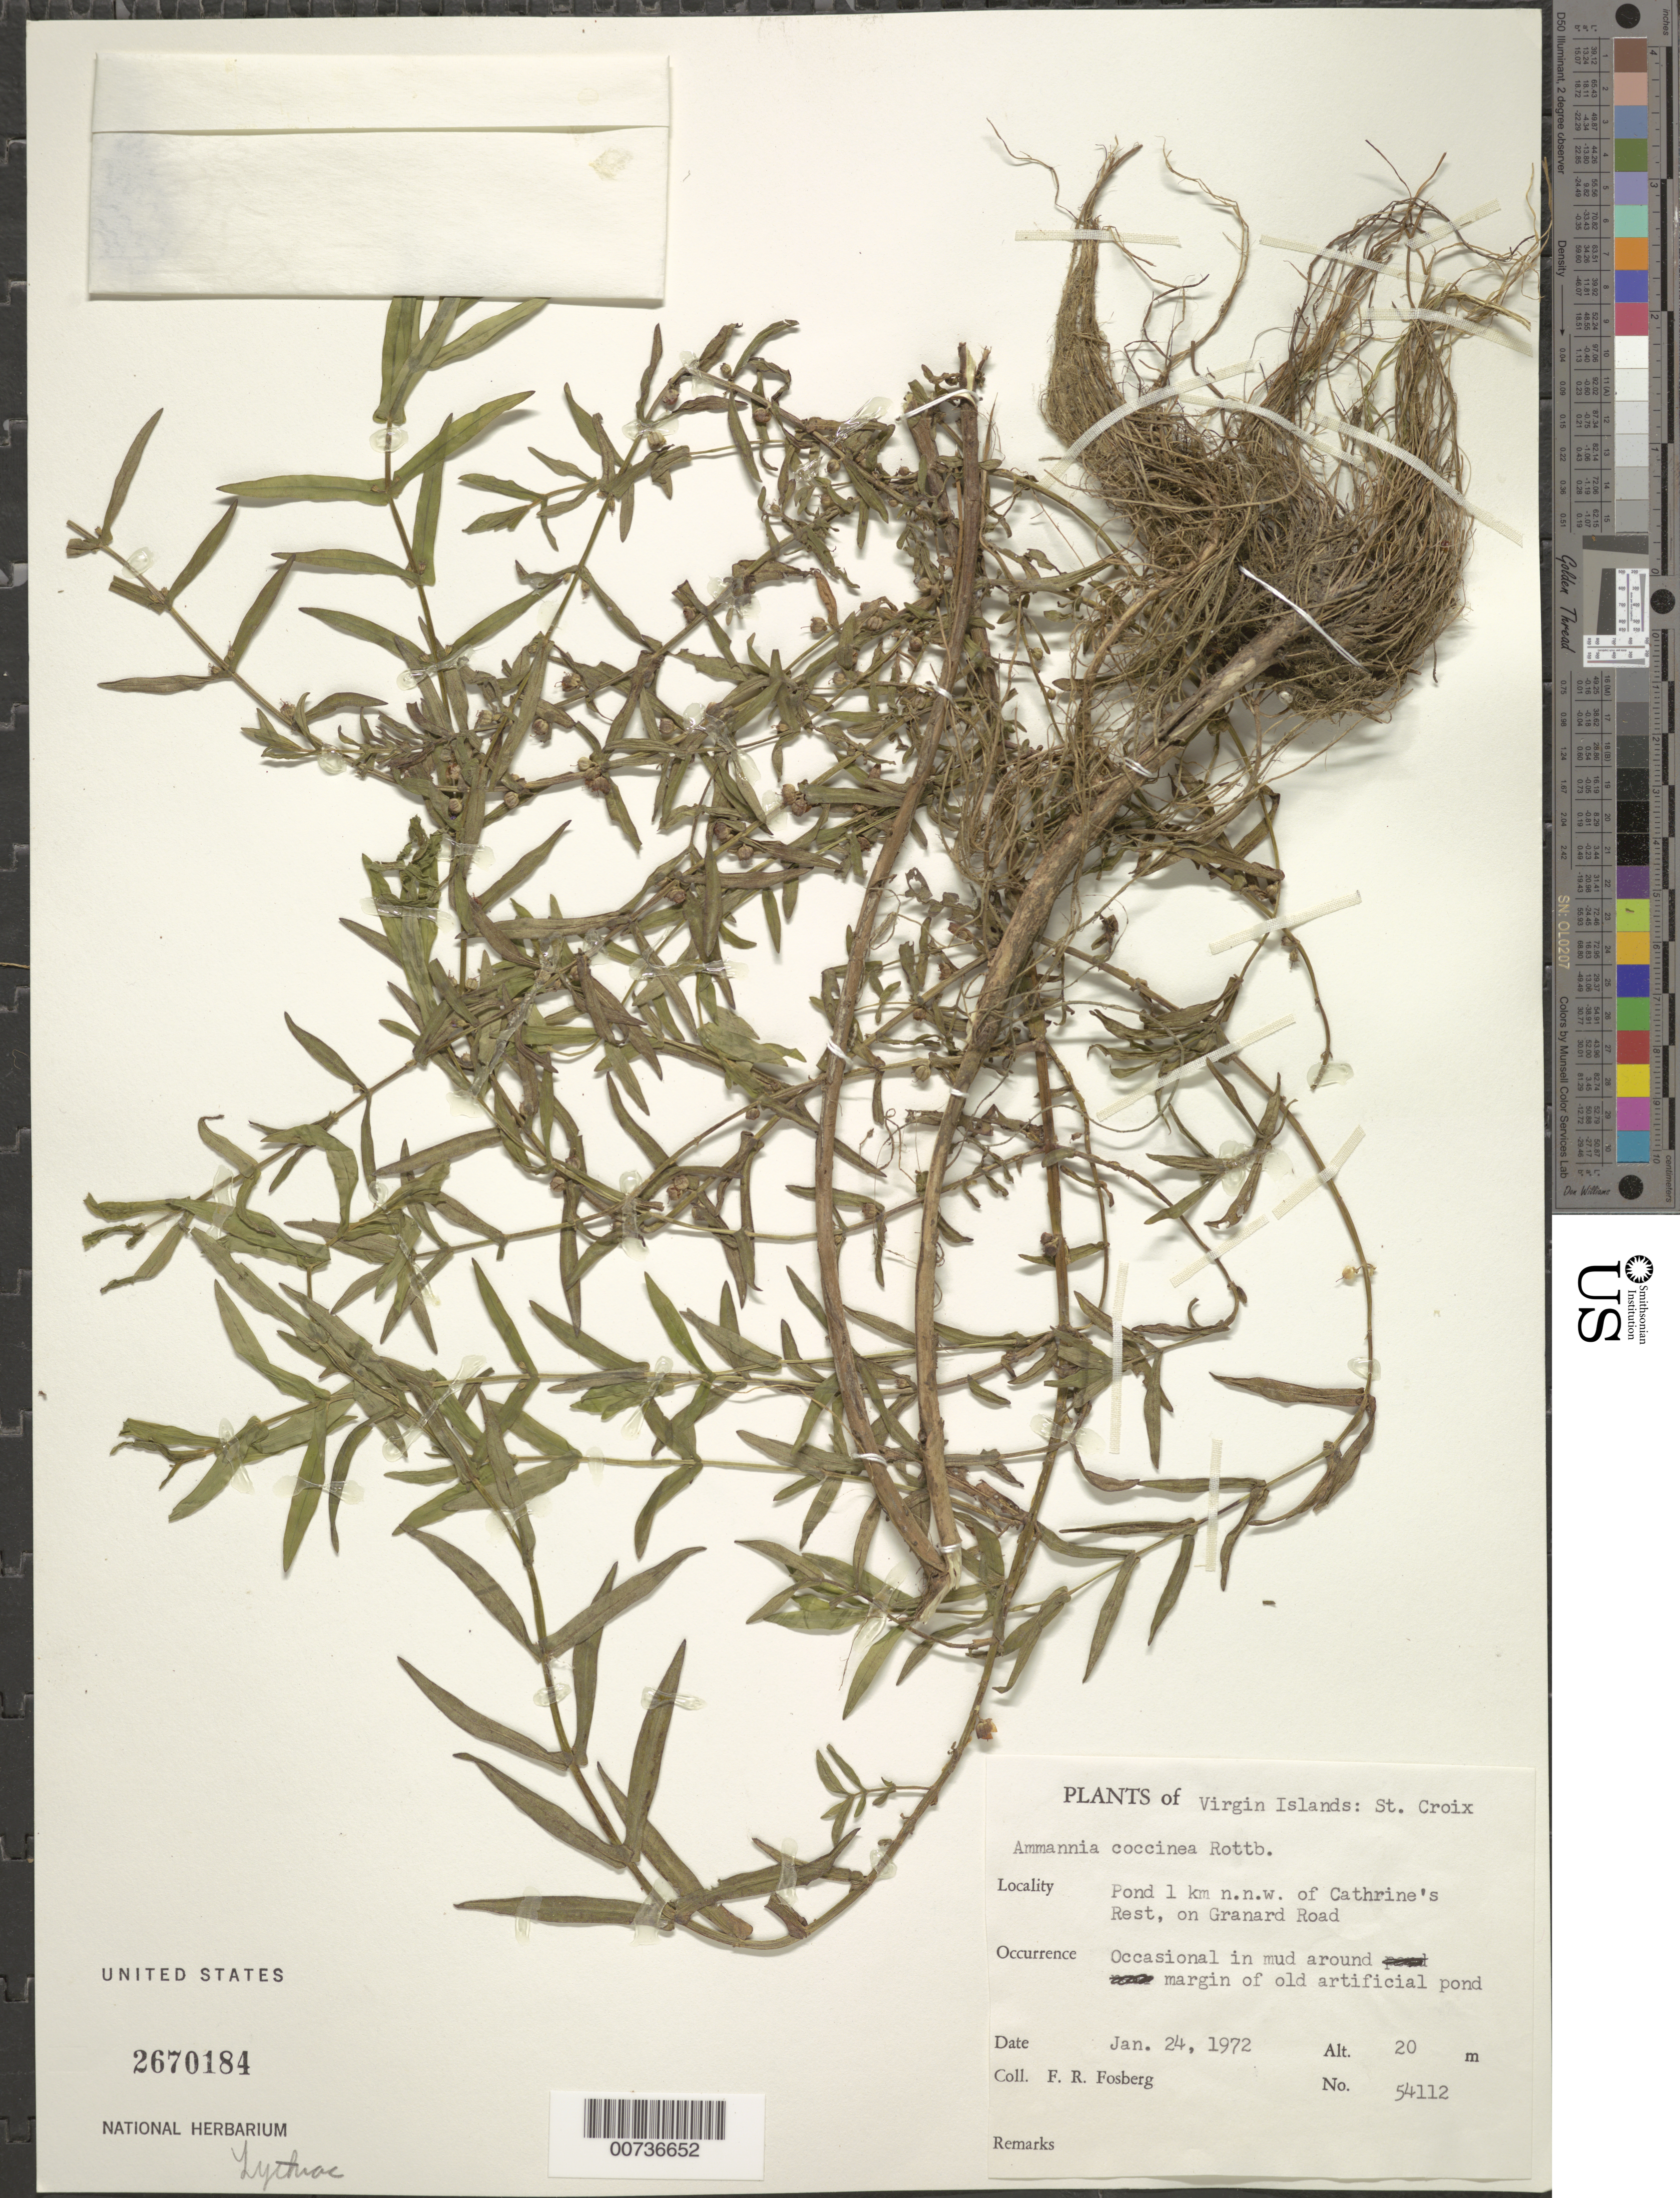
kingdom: Plantae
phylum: Tracheophyta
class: Magnoliopsida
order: Myrtales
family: Lythraceae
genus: Ammannia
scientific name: Ammannia coccinea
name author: Rottb.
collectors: F. R. Fosberg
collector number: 54112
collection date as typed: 24 Jan 1972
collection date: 1972-01-24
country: U.S. Virgin Islands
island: St. Croix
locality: Pond 1 km NNW of Cathrine's Rest, on Granard Road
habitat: Occasional in mud around margin of old artificial pond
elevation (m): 20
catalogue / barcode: US 2670184